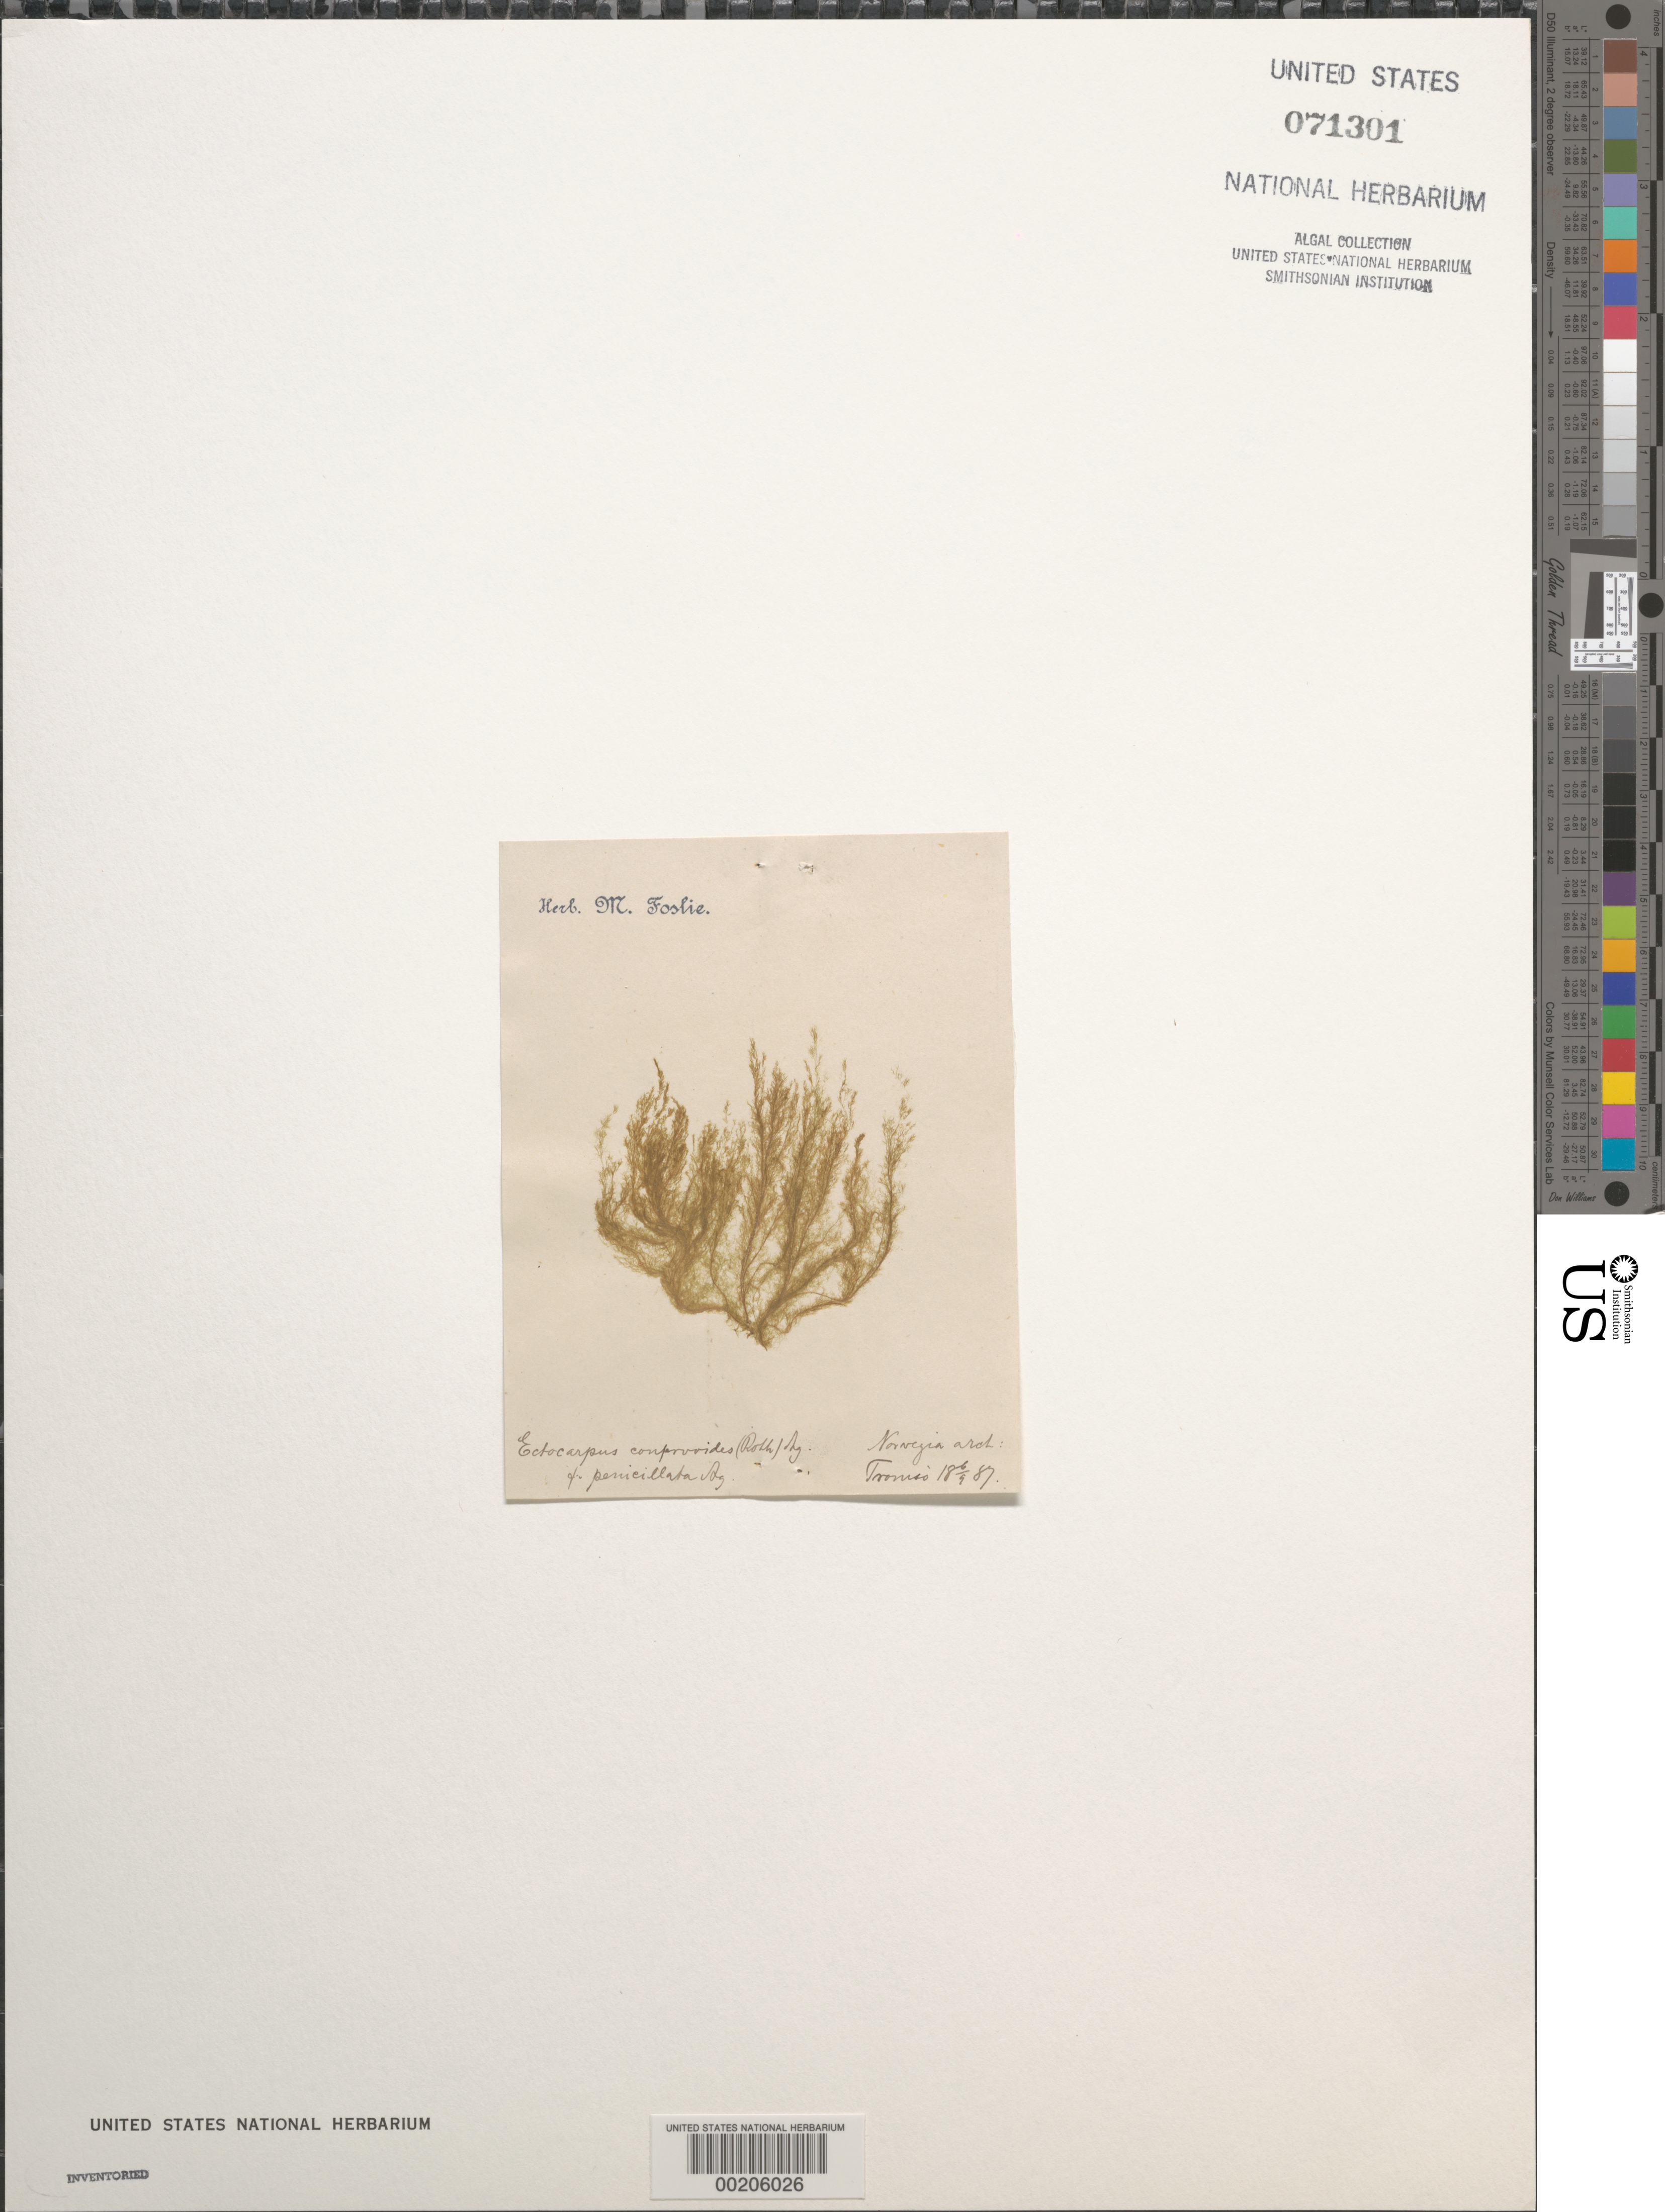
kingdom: Chromista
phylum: Ochrophyta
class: Phaeophyceae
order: Ectocarpales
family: Ectocarpaceae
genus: Ectocarpus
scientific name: Ectocarpus siliculosus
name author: (Dillwyn) Lyngbye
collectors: M. Foslie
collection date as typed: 06 Sep 1887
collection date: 1887-09-06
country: Norway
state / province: Troms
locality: Tromso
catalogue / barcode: US 71301